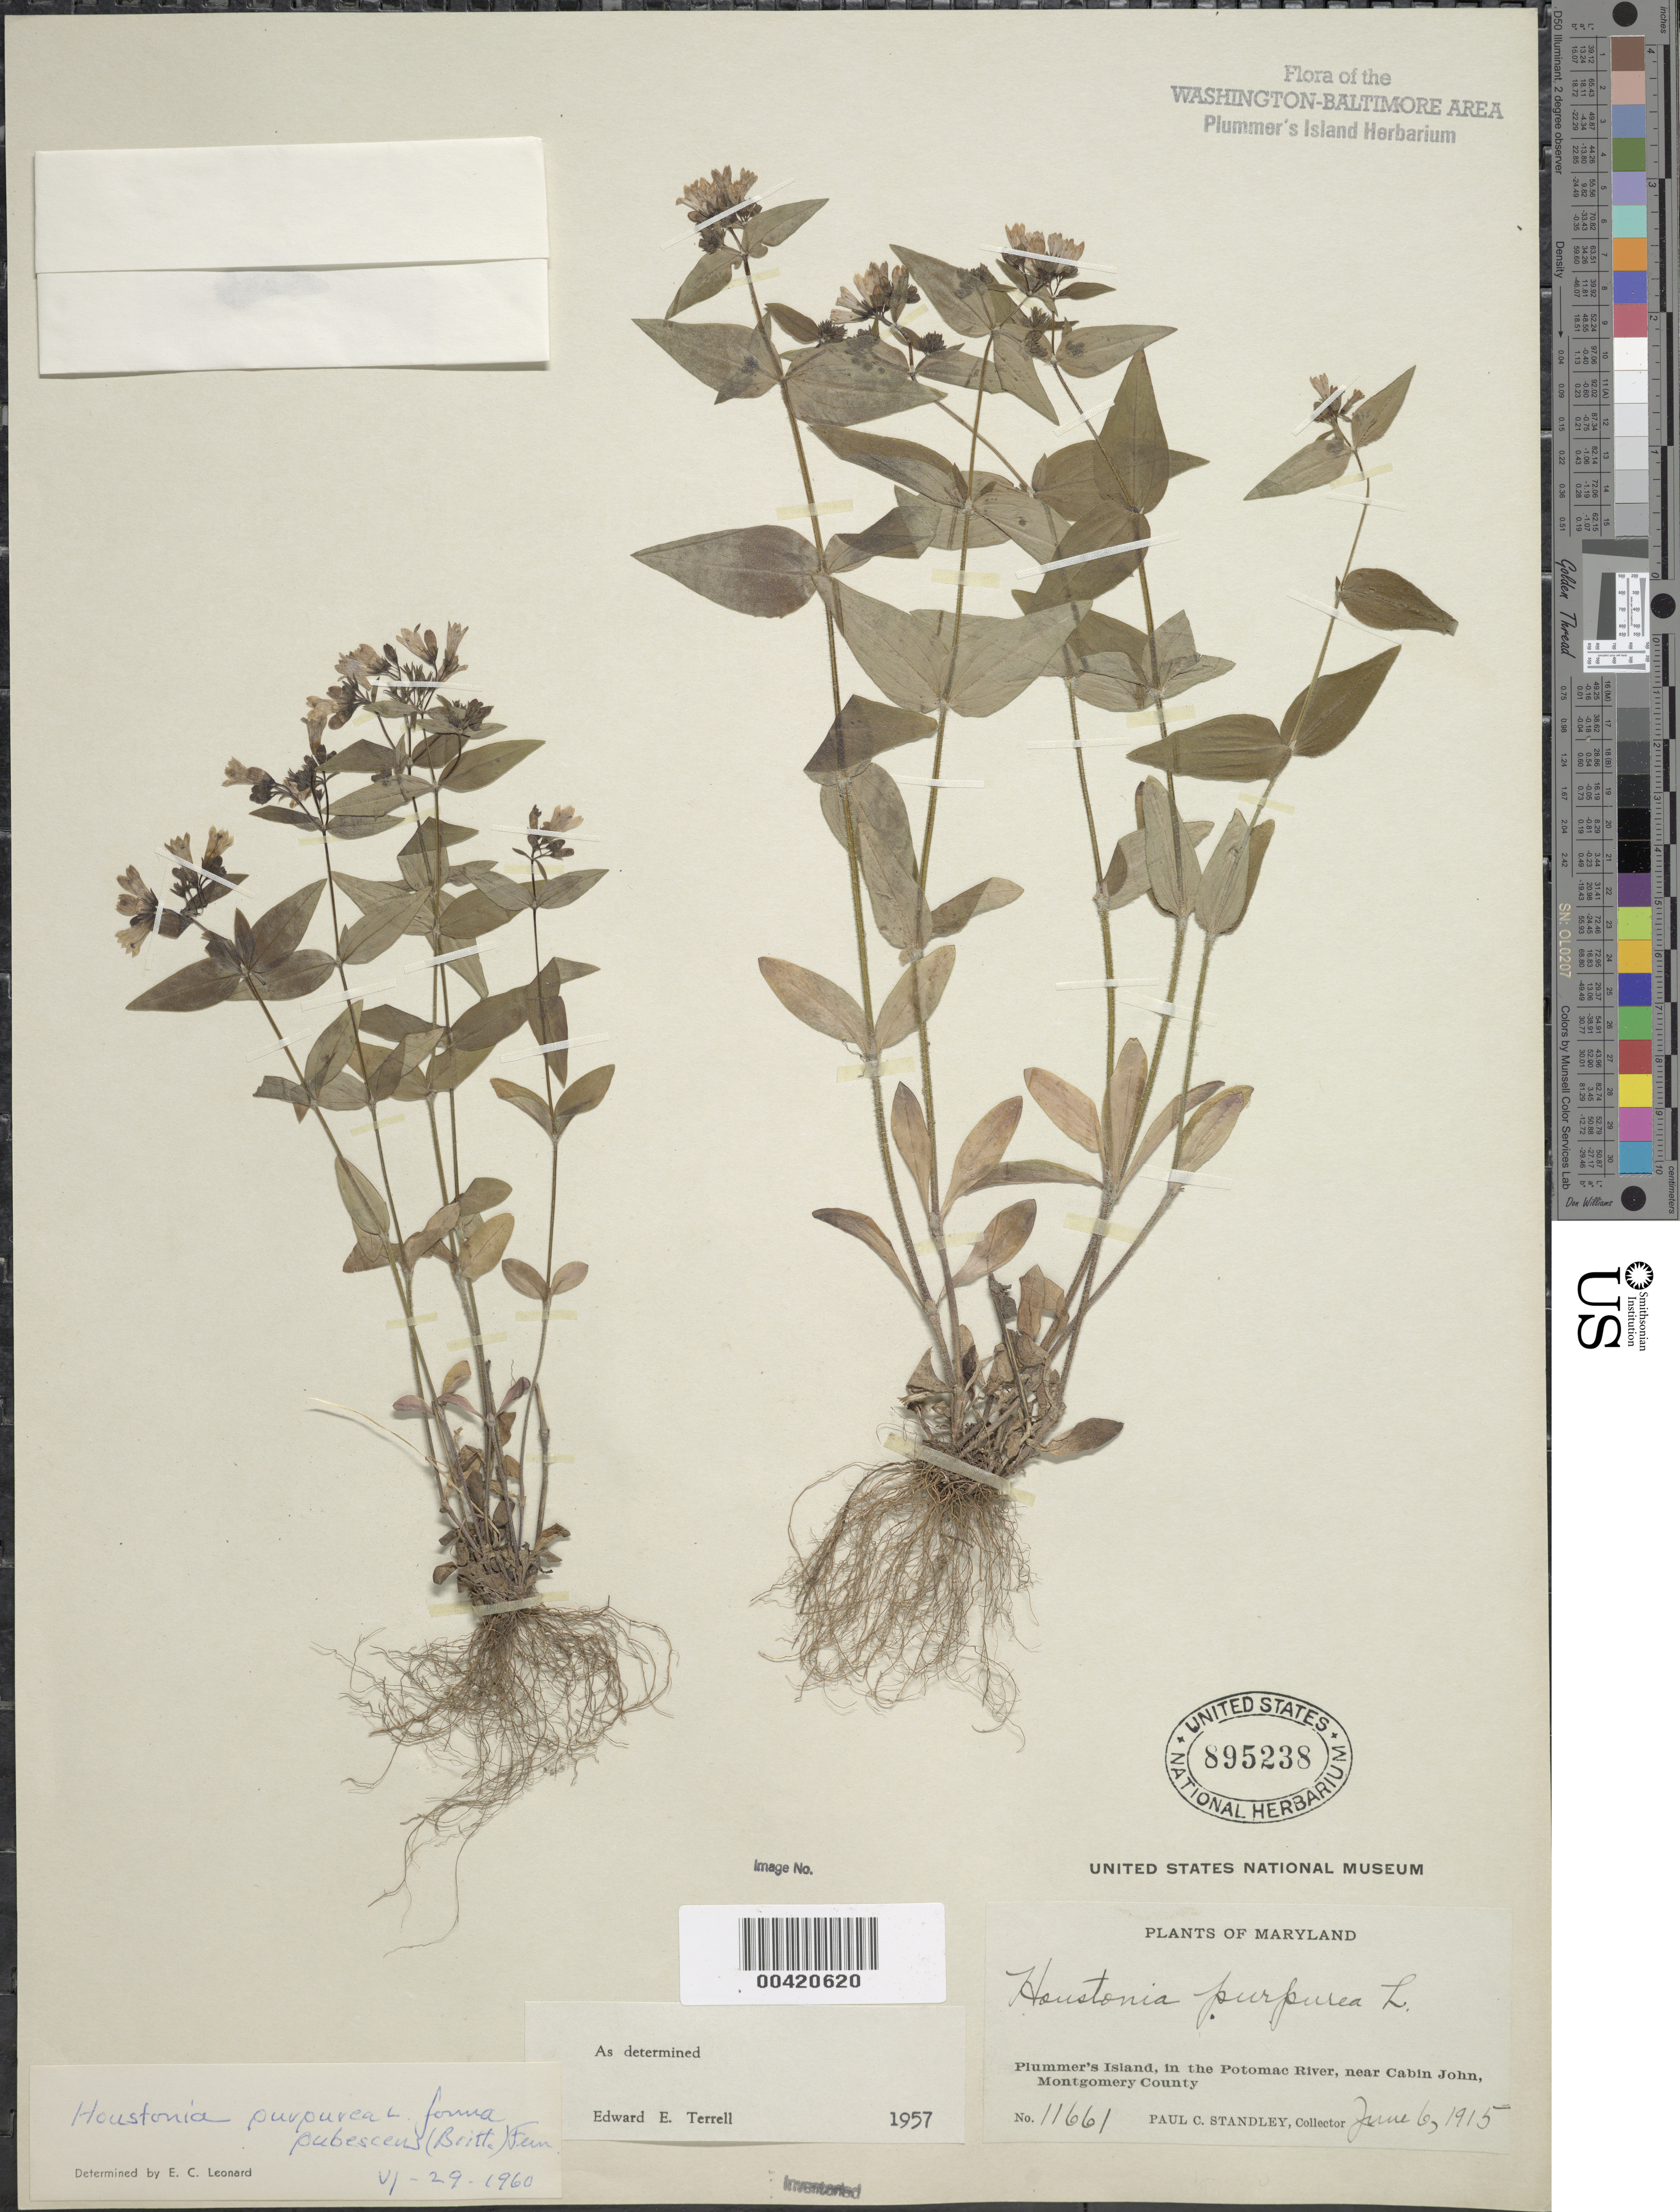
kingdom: Plantae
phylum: Tracheophyta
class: Magnoliopsida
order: Gentianales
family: Rubiaceae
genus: Houstonia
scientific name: Houstonia purpurea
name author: L.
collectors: P. C. Standley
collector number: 11661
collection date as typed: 06 Jun 1915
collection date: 1915-06-06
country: United States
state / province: Maryland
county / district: Montgomery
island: Plummers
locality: Plummer's Island C. & O. Canal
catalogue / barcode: US 895238